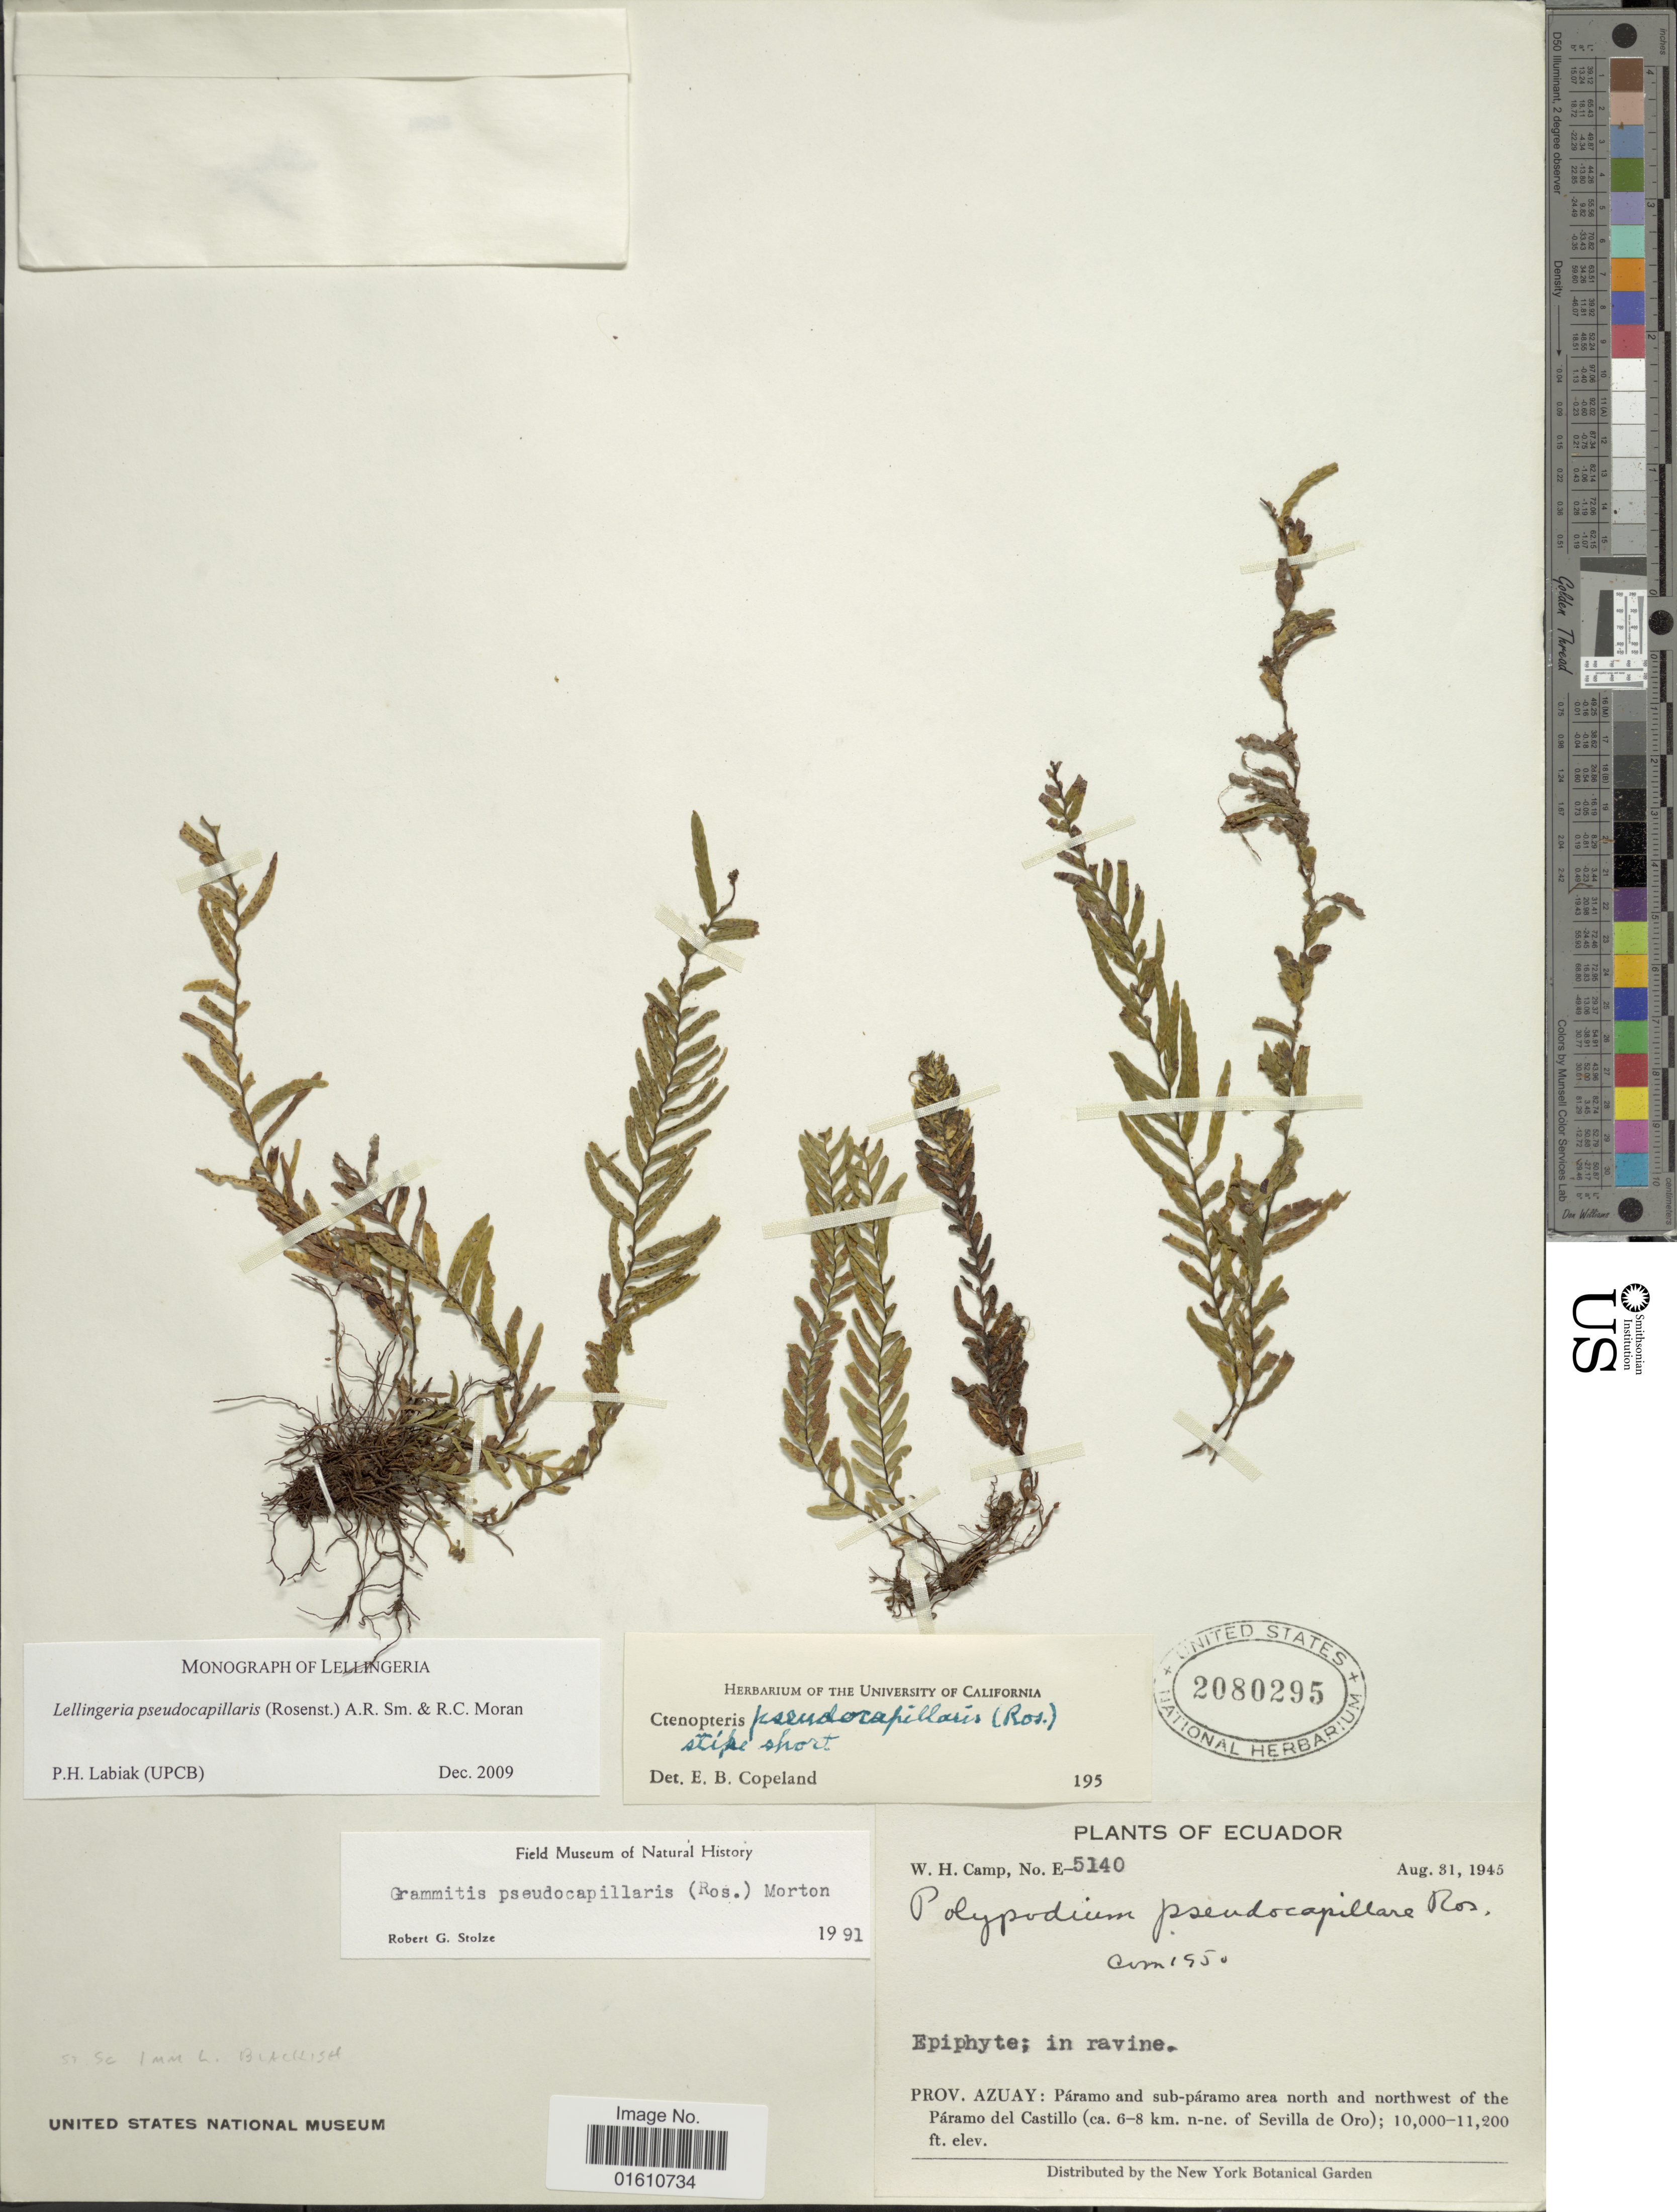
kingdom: Plantae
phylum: Tracheophyta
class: Polypodiopsida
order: Polypodiales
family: Polypodiaceae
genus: Lellingeria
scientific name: Lellingeria pseudocapillaris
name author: (Rosenst.) A.R. Sm. & R.C. Moran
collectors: W. H. Camp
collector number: E-5140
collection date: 1945-08-31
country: Ecuador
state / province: Azuay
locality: Prov. Azuay: Paramo and sub-paramo area north and northwest of the Paramo del Castillo (ca. 6-8 km. n-ne. of Sevilla de Oro)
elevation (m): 3048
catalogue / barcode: US 2080295